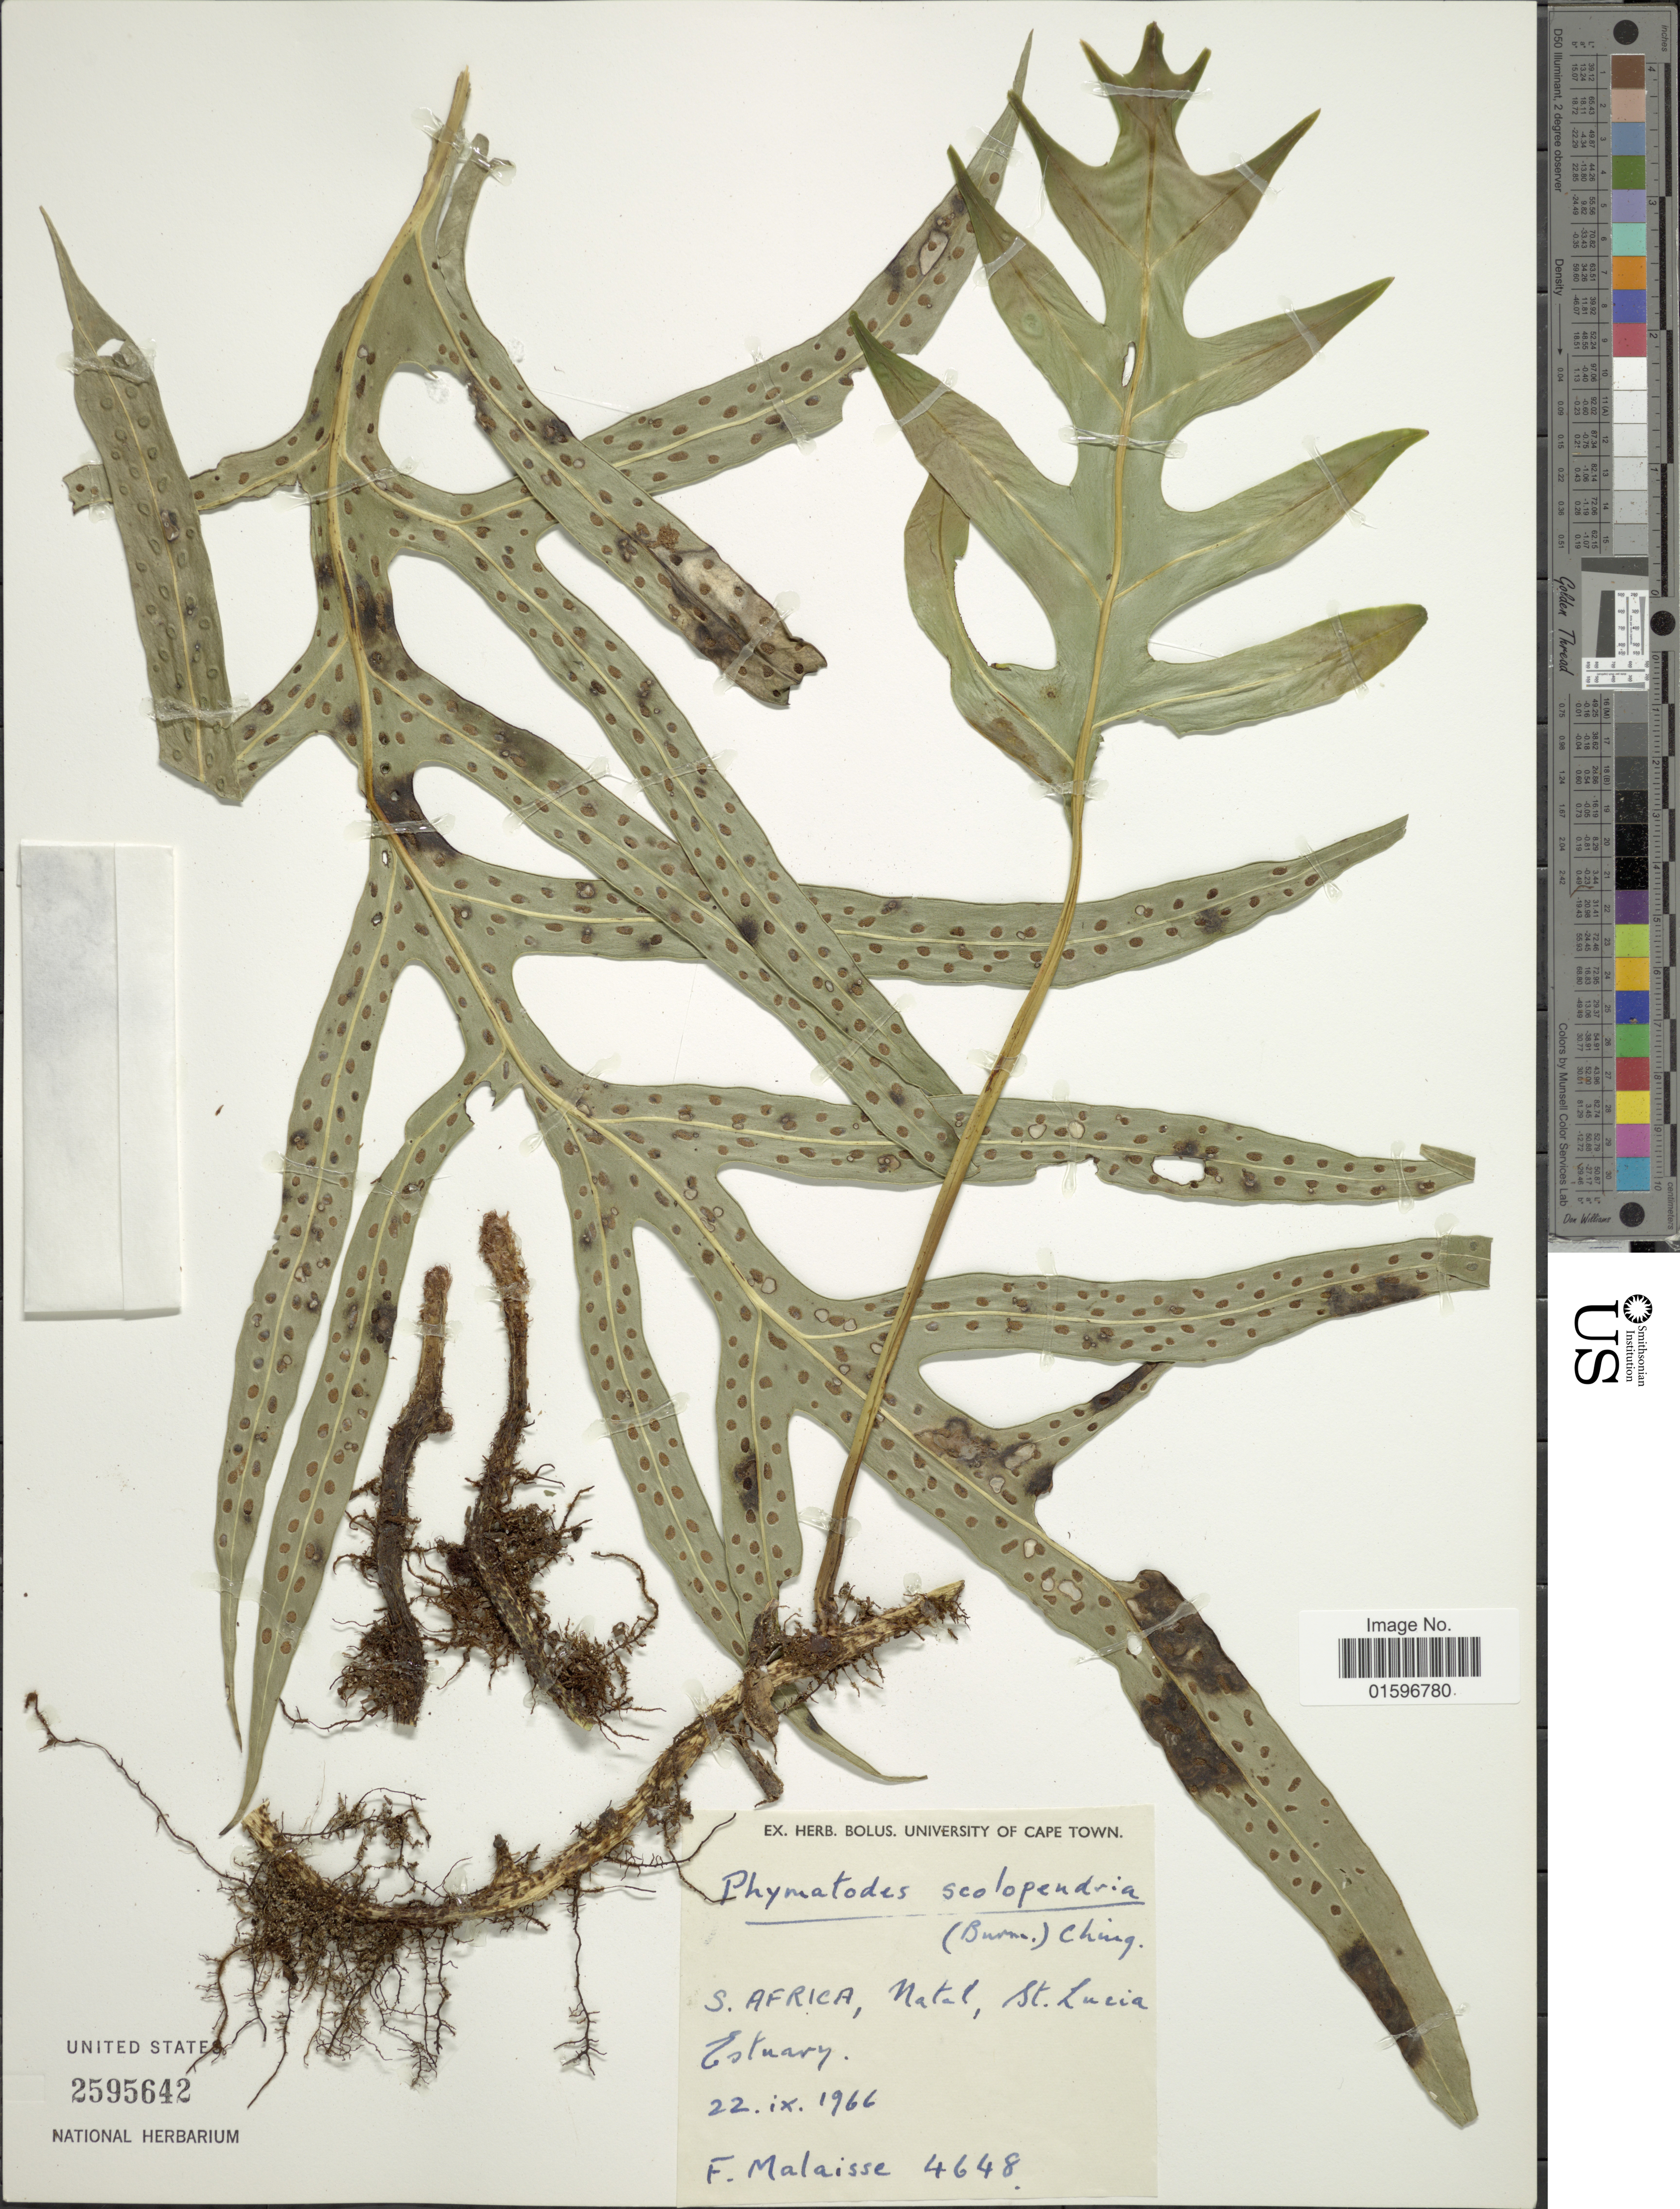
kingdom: Plantae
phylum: Tracheophyta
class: Polypodiopsida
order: Polypodiales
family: Polypodiaceae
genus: Polypodium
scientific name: Polypodium scolopendria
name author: Burm. f.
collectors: F. Malaisse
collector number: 4648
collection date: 1966-09-22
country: South Africa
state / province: KwaZulu-Natal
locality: S. Africa, Natal, St. Lucia. Estuary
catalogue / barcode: US 2595642